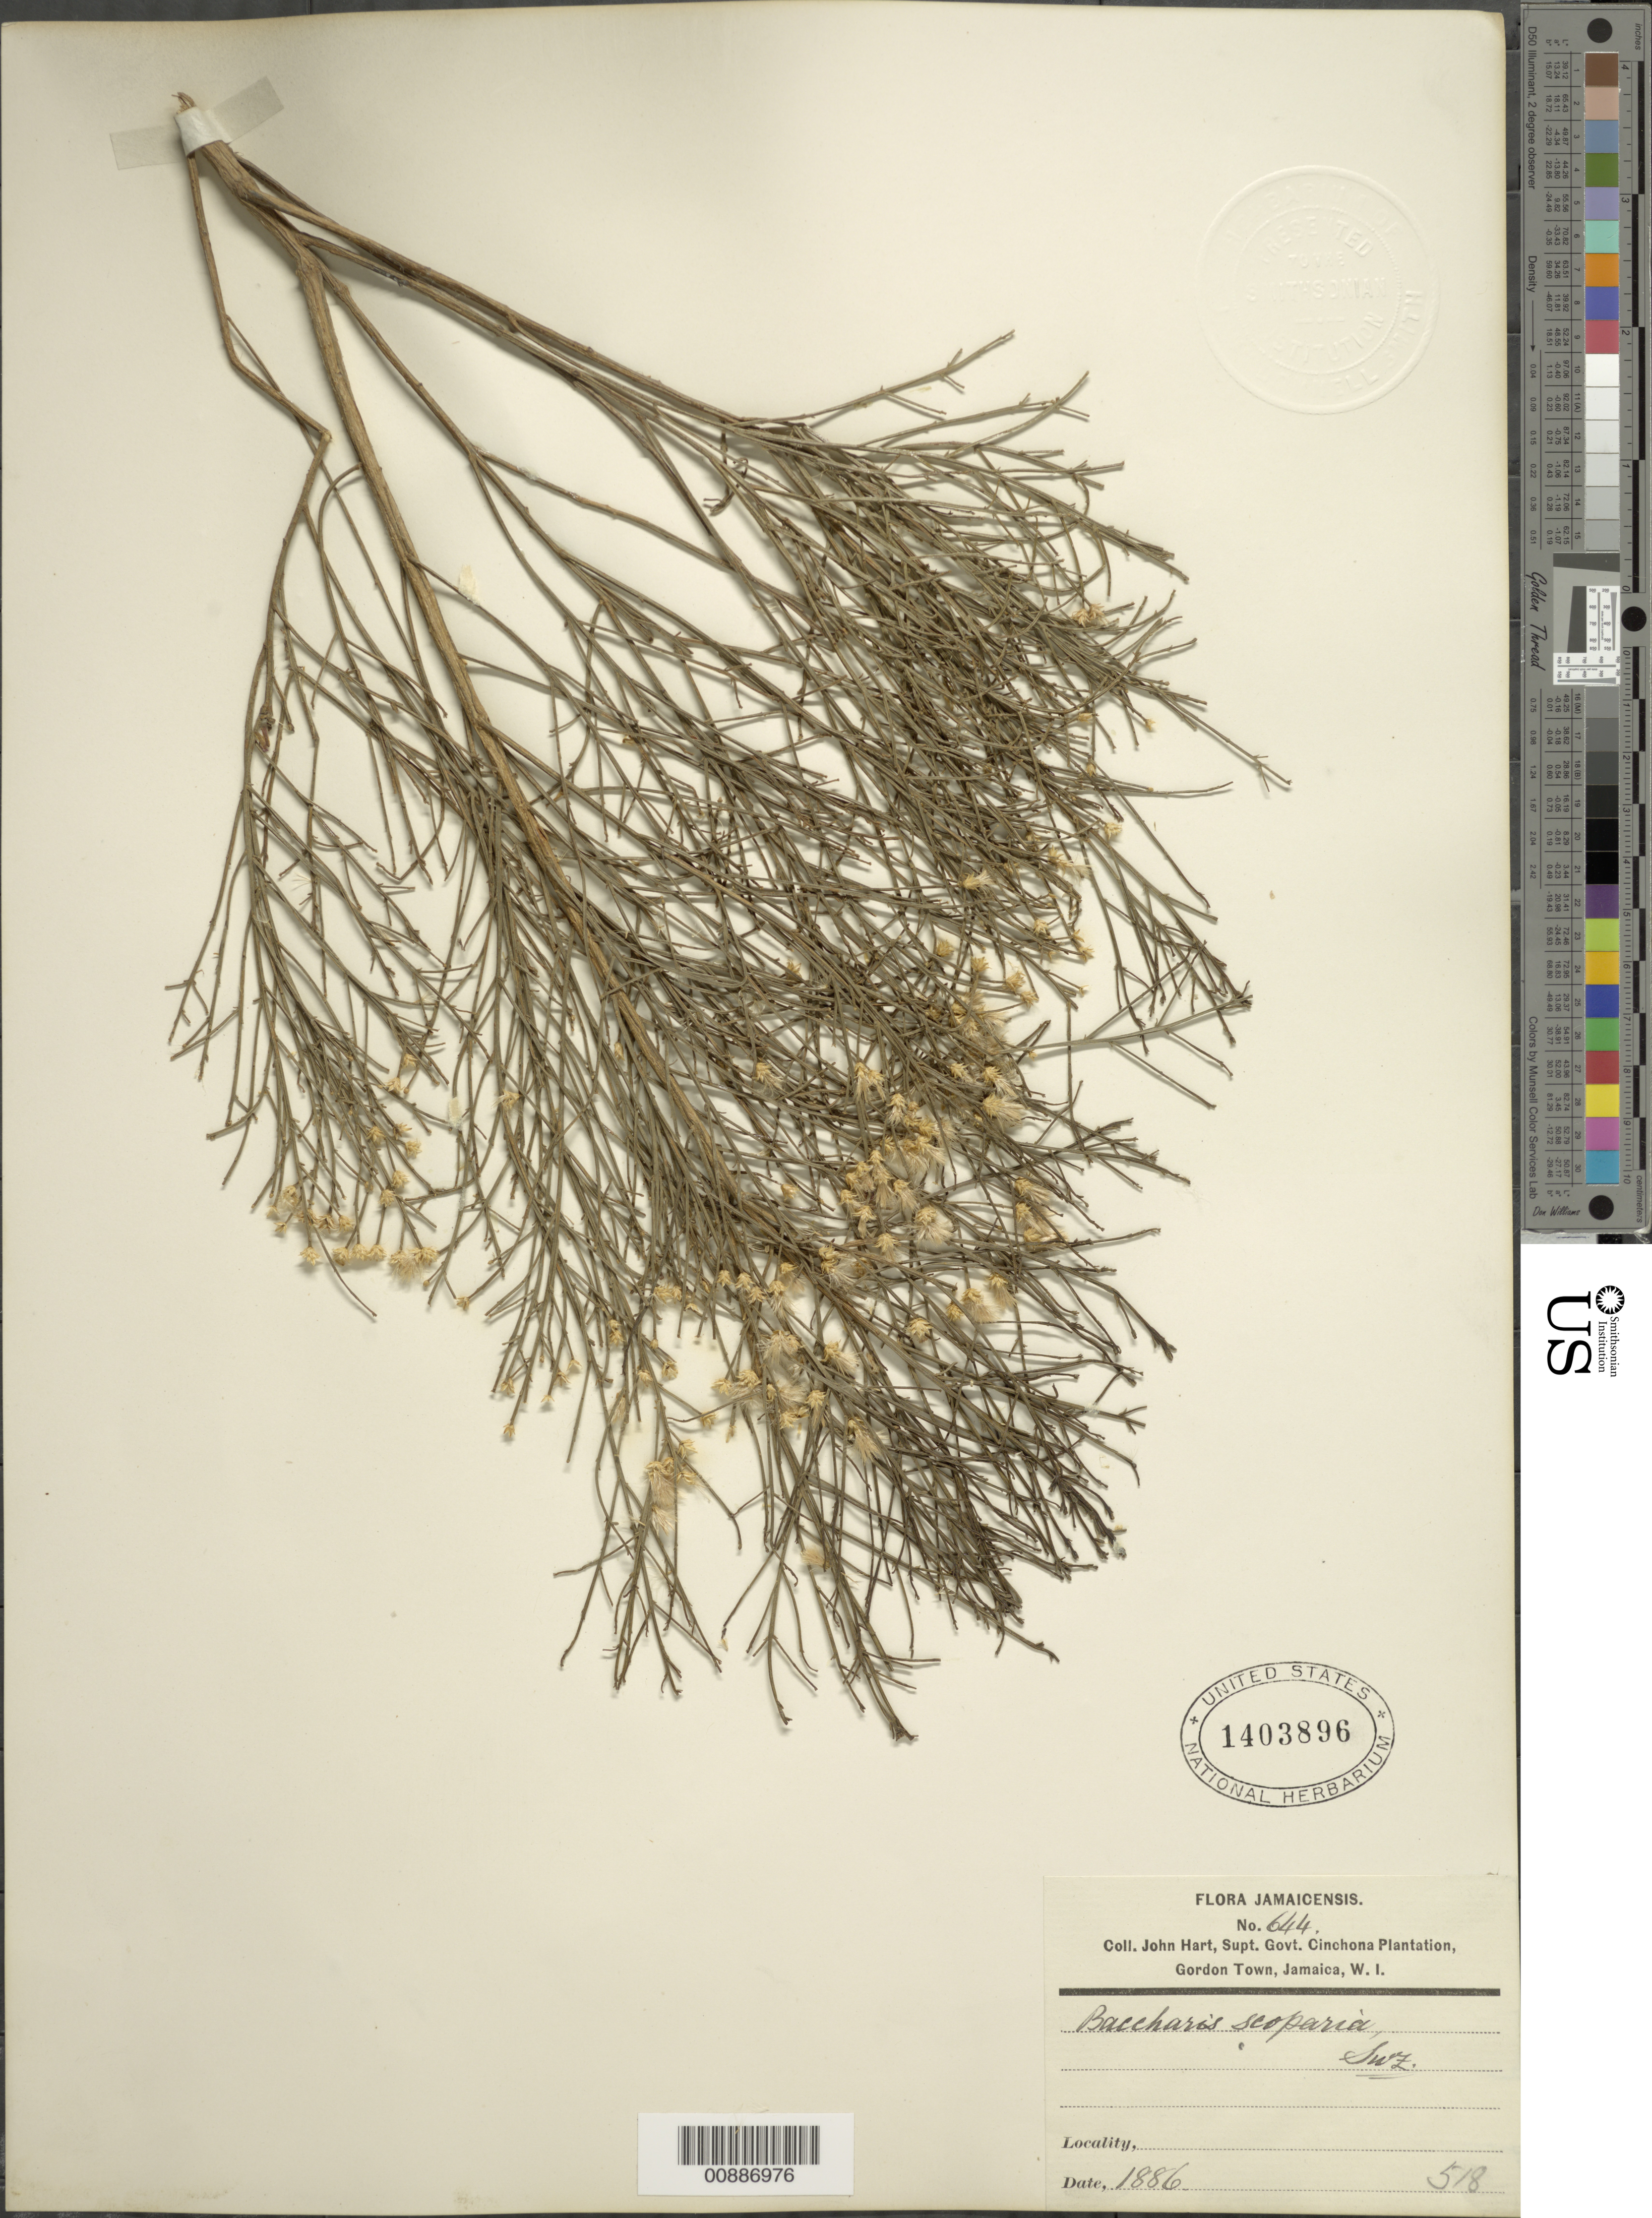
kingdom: Plantae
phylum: Tracheophyta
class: Magnoliopsida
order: Asterales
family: Asteraceae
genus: Baccharis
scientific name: Baccharis scoparia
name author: (L.) Sw.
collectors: J. Hart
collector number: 644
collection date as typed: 1886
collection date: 1886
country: Jamaica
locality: Cinchona Plantation, Gordon Town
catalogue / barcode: US 1403896